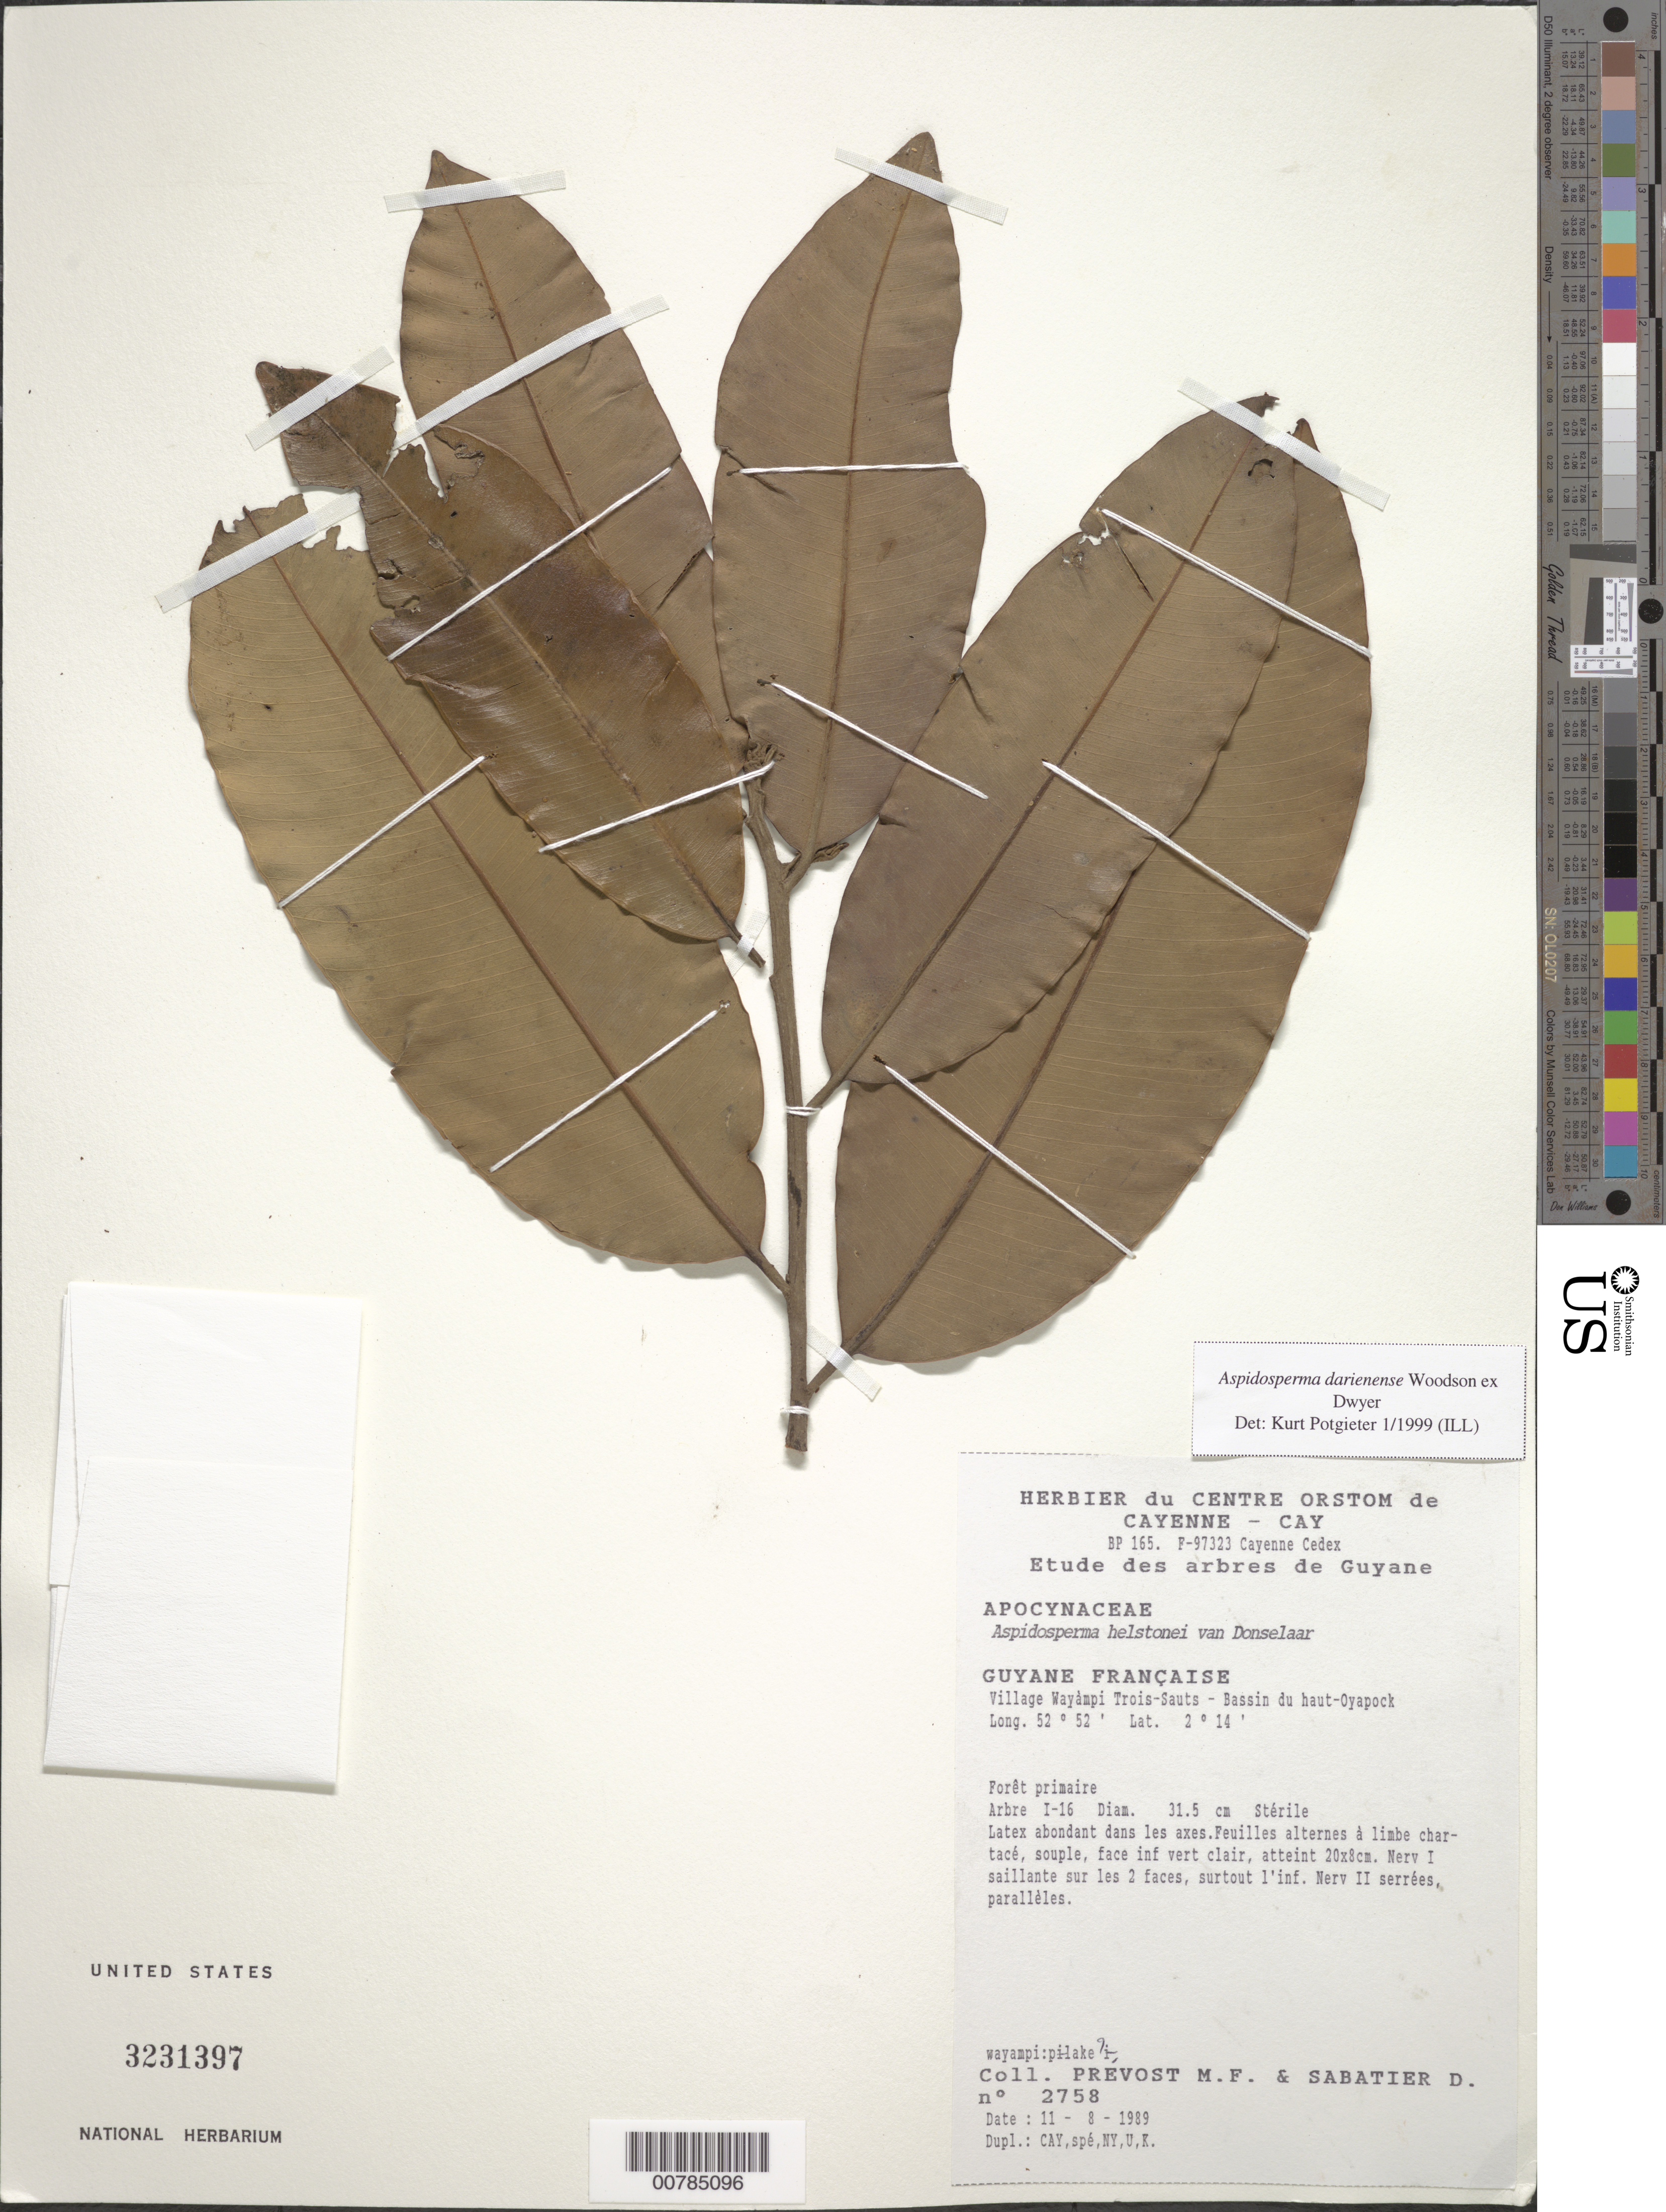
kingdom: Plantae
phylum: Tracheophyta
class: Magnoliopsida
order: Gentianales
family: Apocynaceae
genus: Aspidosperma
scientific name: Aspidosperma darienense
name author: Woodson ex Dwyer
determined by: Potgieter, K.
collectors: M.-F. Prévost & D. Sabatier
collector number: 2758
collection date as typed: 11-Aug-89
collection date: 1989-08-11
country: French Guiana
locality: Village Wayàmp, Trois-Sauts, Bassin du haut-Oyapock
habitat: Primary forest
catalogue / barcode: US 3231397